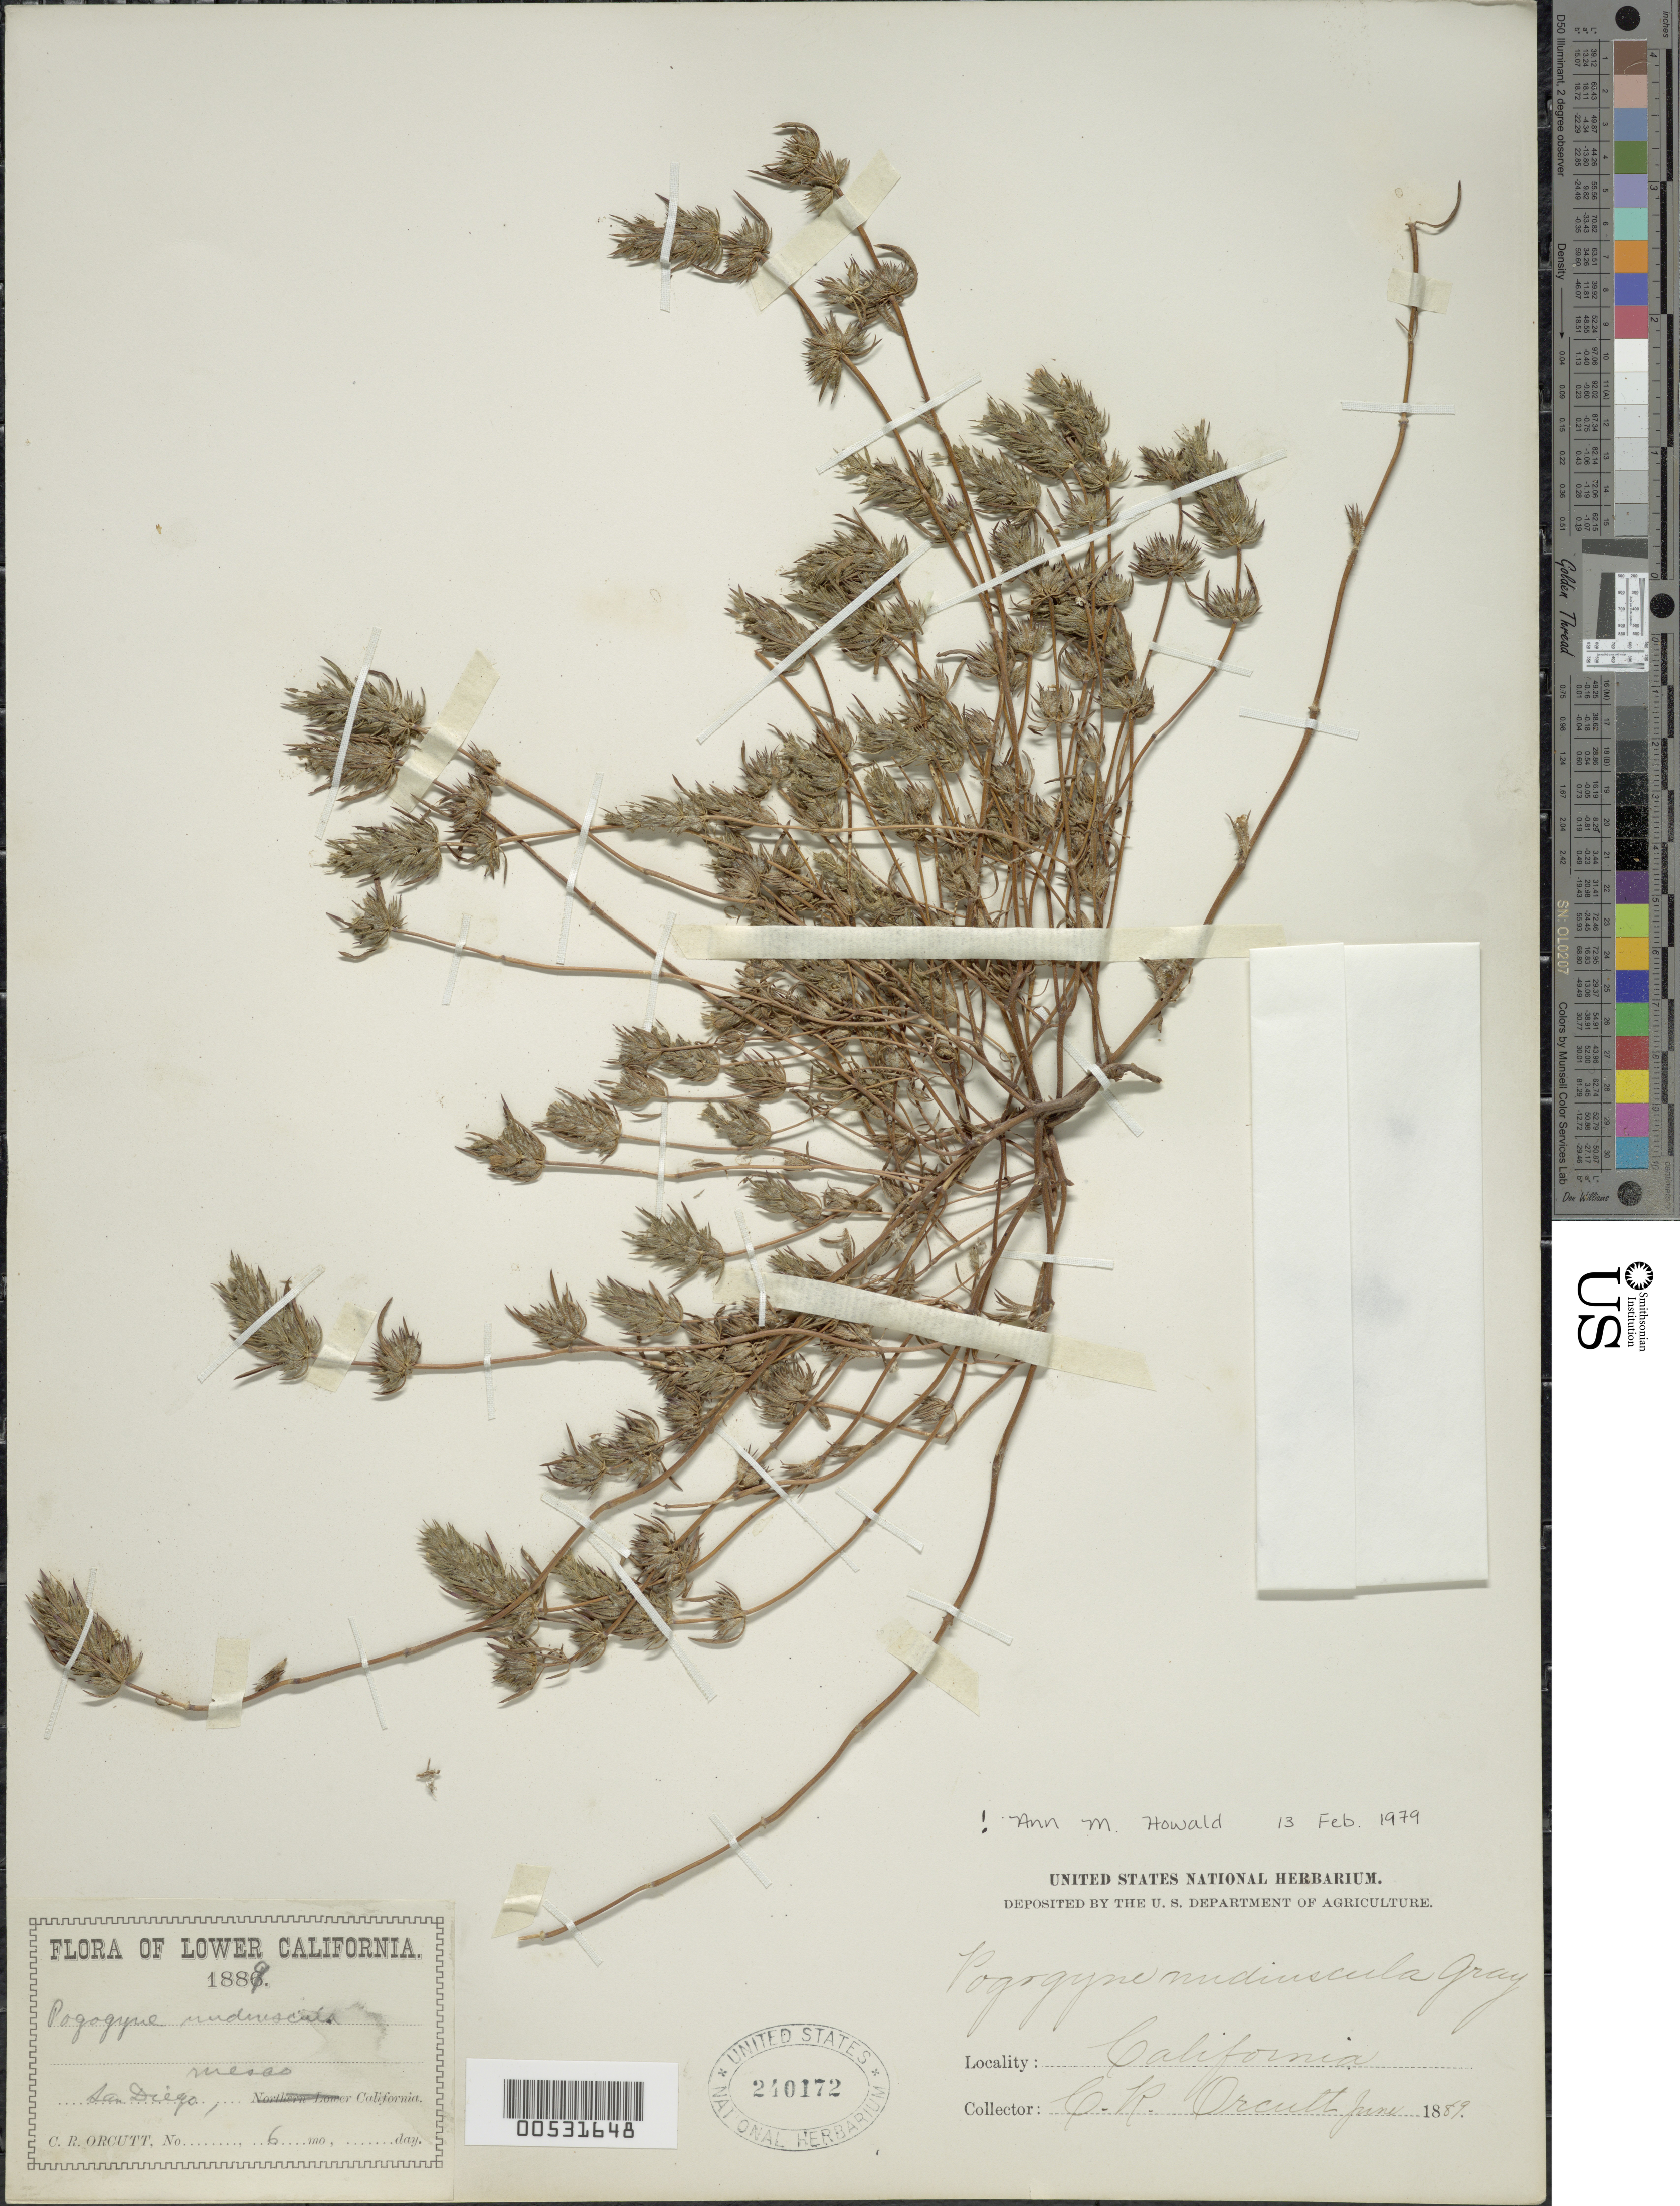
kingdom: Plantae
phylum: Tracheophyta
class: Magnoliopsida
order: Lamiales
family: Lamiaceae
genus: Pogogyne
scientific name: Pogogyne nudiuscula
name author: A. Gray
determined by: Howald, A. M.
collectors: C. R. Orcutt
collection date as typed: Jun 1889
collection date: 1889-06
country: United States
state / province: California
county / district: San Diego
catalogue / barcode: US 240172